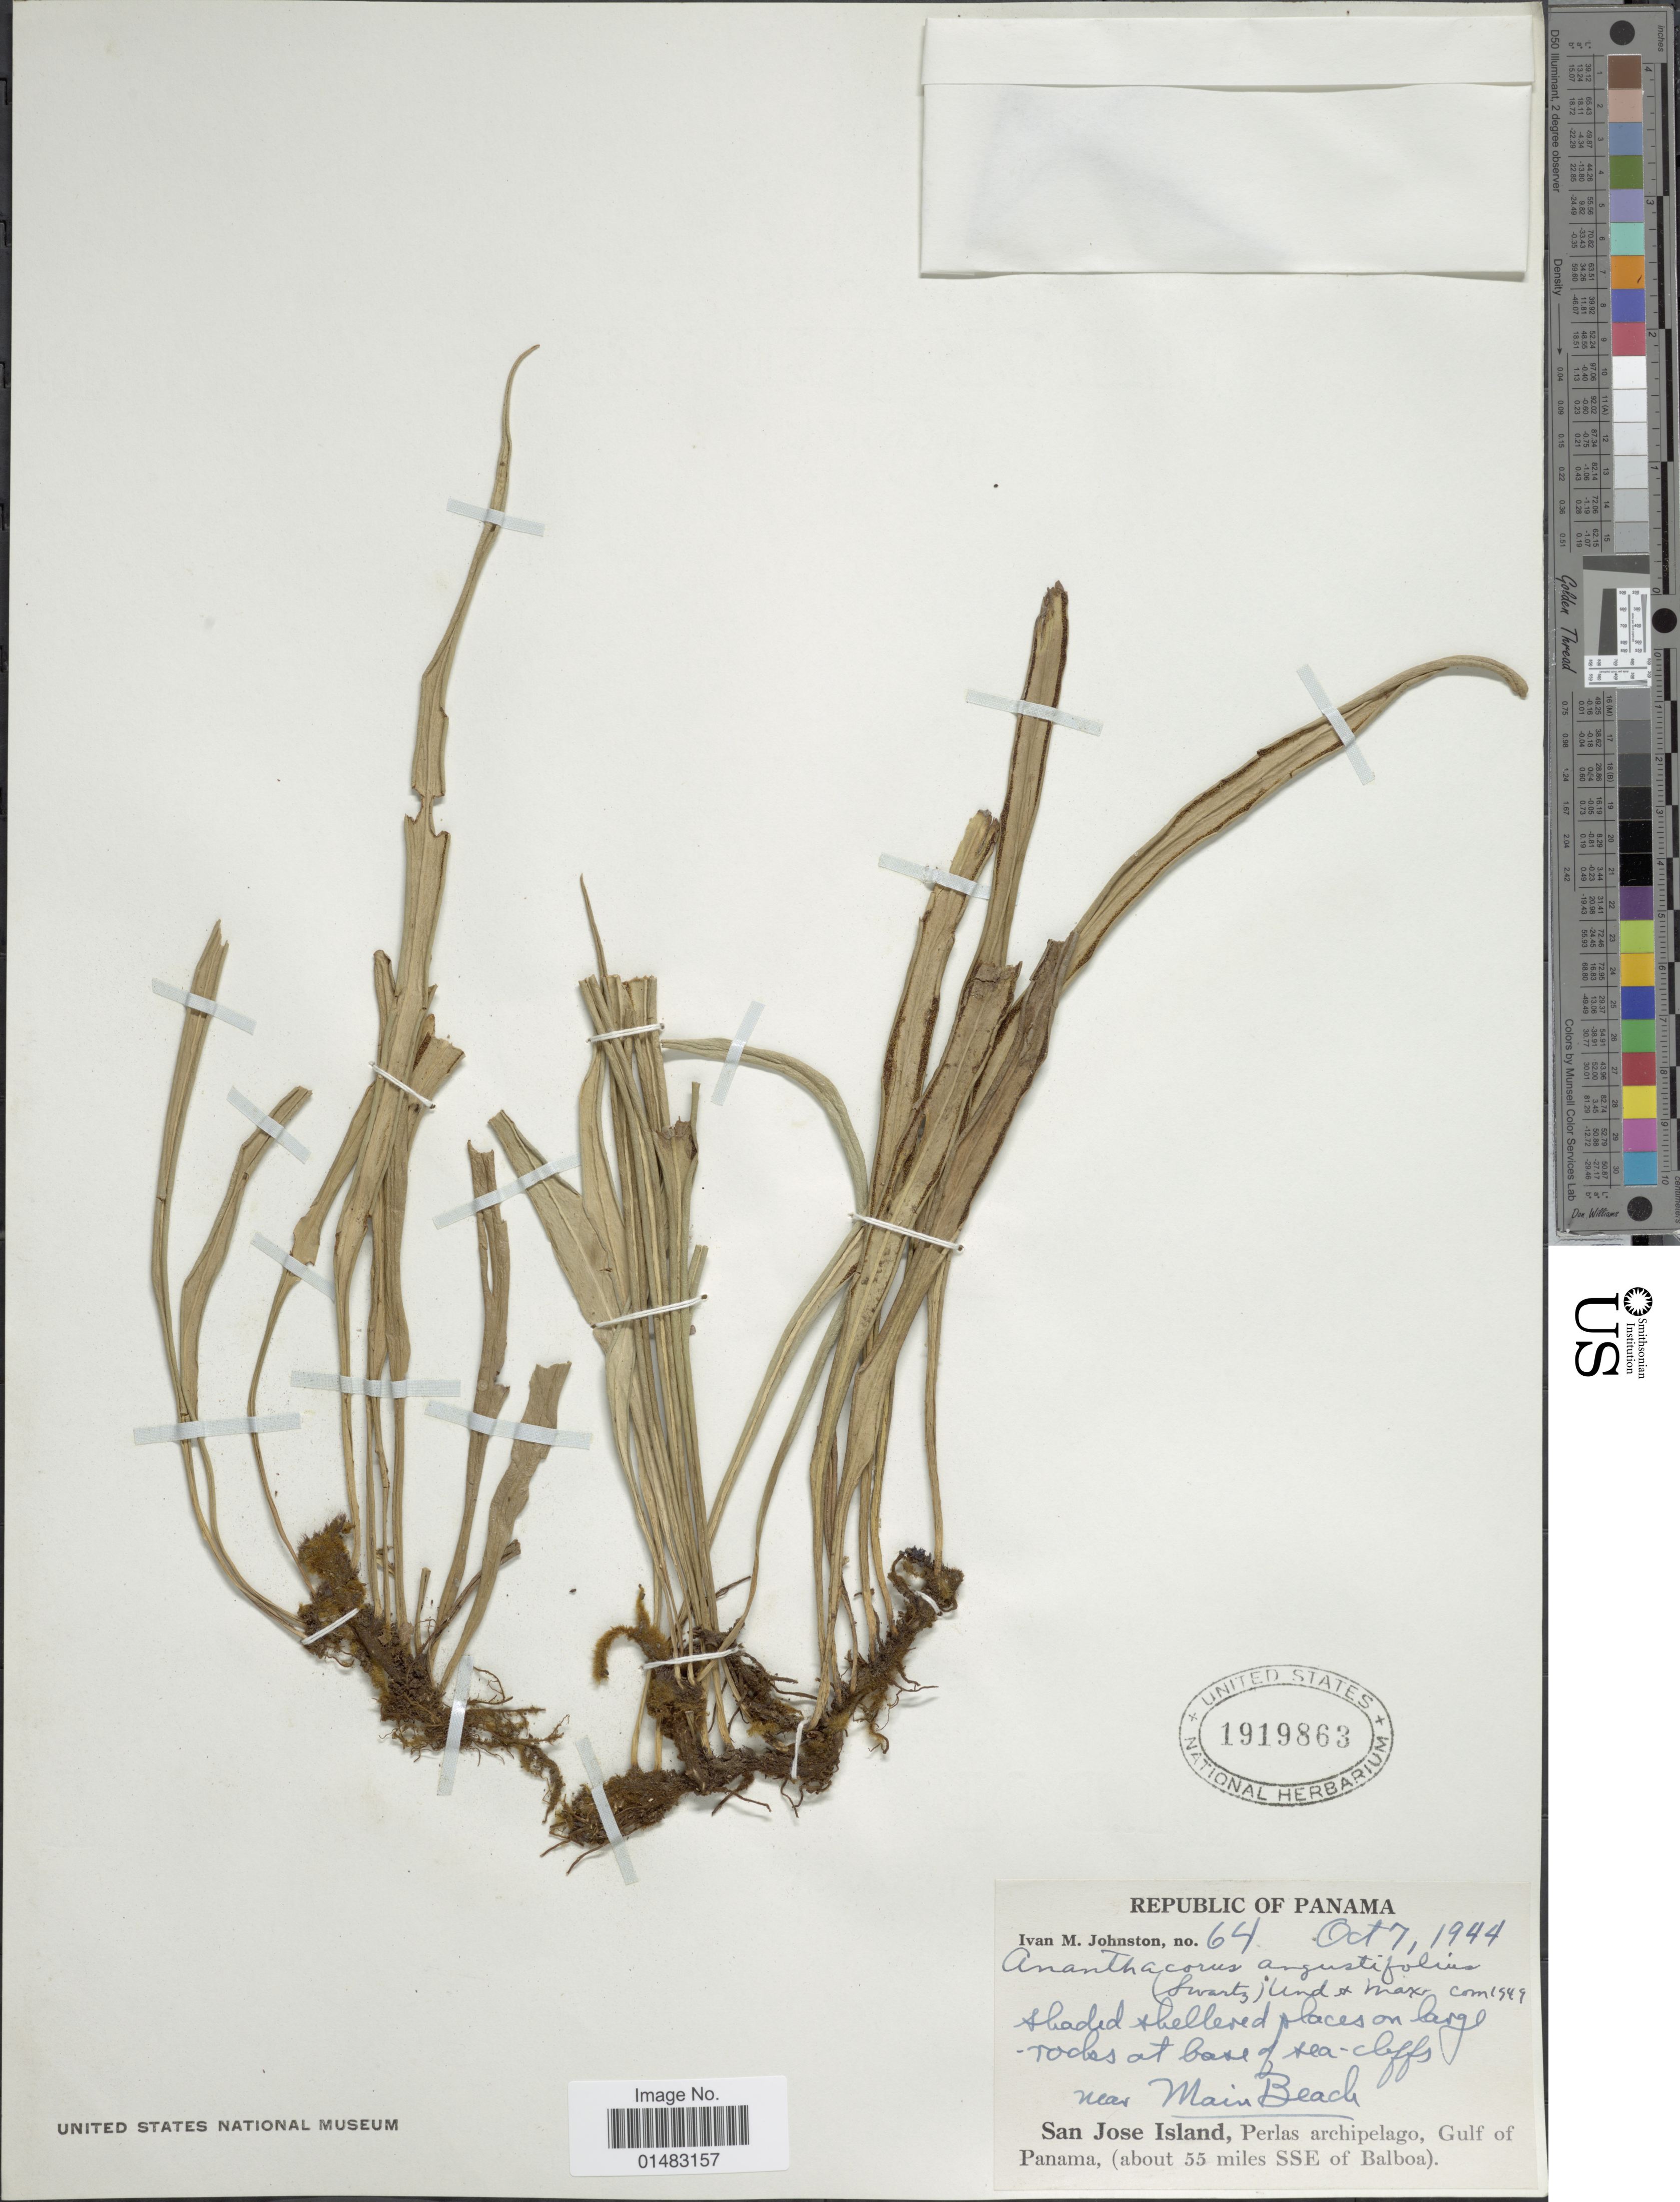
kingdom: Plantae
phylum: Tracheophyta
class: Polypodiopsida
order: Polypodiales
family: Pteridaceae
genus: Ananthacorus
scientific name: Ananthacorus angustifolius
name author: (Sw.) Underw. & Maxon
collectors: I.M. Johnston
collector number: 64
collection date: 1944-10-07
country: Panama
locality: San Jose Island, Perlas archipelago, Gulf of Panama, (about 55 miles) SSE of Balboa, Shaded Shelterd places on large rocks at base of sea-cliffs near Main Beach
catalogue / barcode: US 1919863